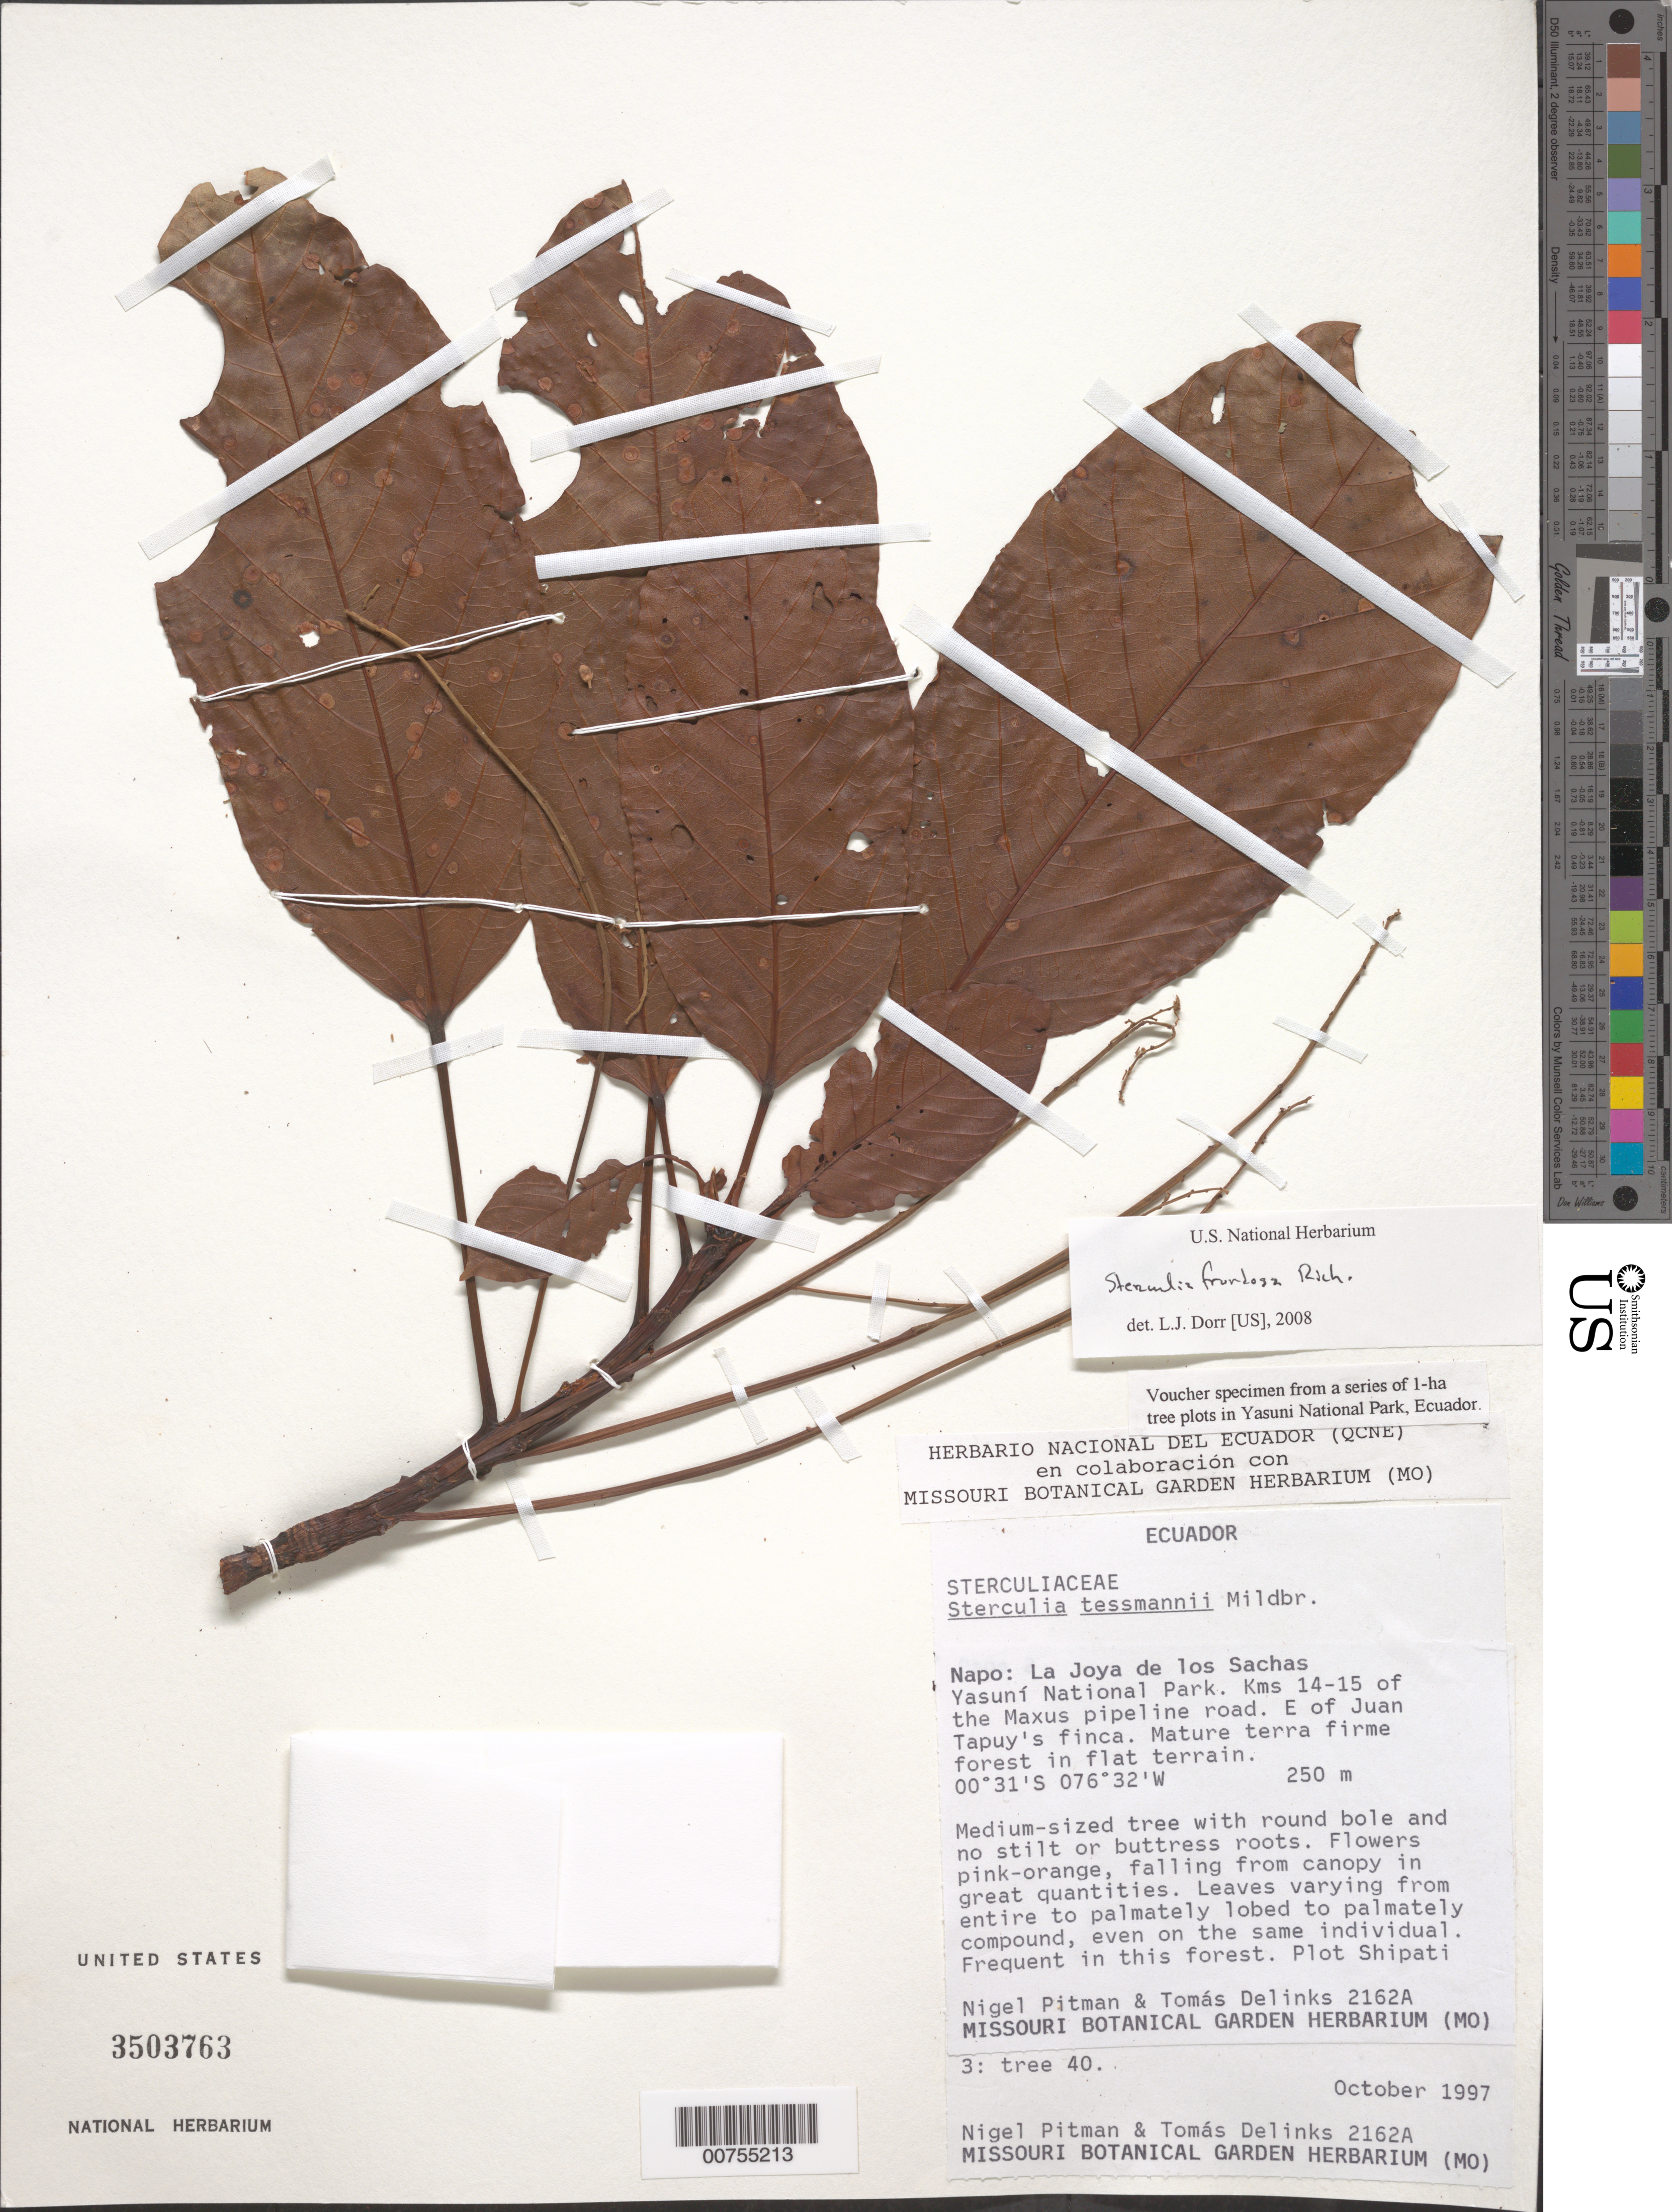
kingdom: Plantae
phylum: Tracheophyta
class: Magnoliopsida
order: Malvales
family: Malvaceae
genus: Sterculia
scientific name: Sterculia frondosa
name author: Rich.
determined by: Dorr, L. J., (BOT), Smithsonian Institution - National Museum of Natural History (UNITED STATES)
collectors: N. Pitman & T. Delinks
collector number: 2162A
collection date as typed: Oct 1997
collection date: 1997-10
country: Ecuador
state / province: Napo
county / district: La Joya de los Sachas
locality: Yasuní National Park. Kms 14-15 of the Maxus pipeline road. E of Juan Tapuy's finca.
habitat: Mature terra firme forest in flat terrain.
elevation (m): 250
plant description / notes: Plot Shipati 3: tree 40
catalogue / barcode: US 3503763